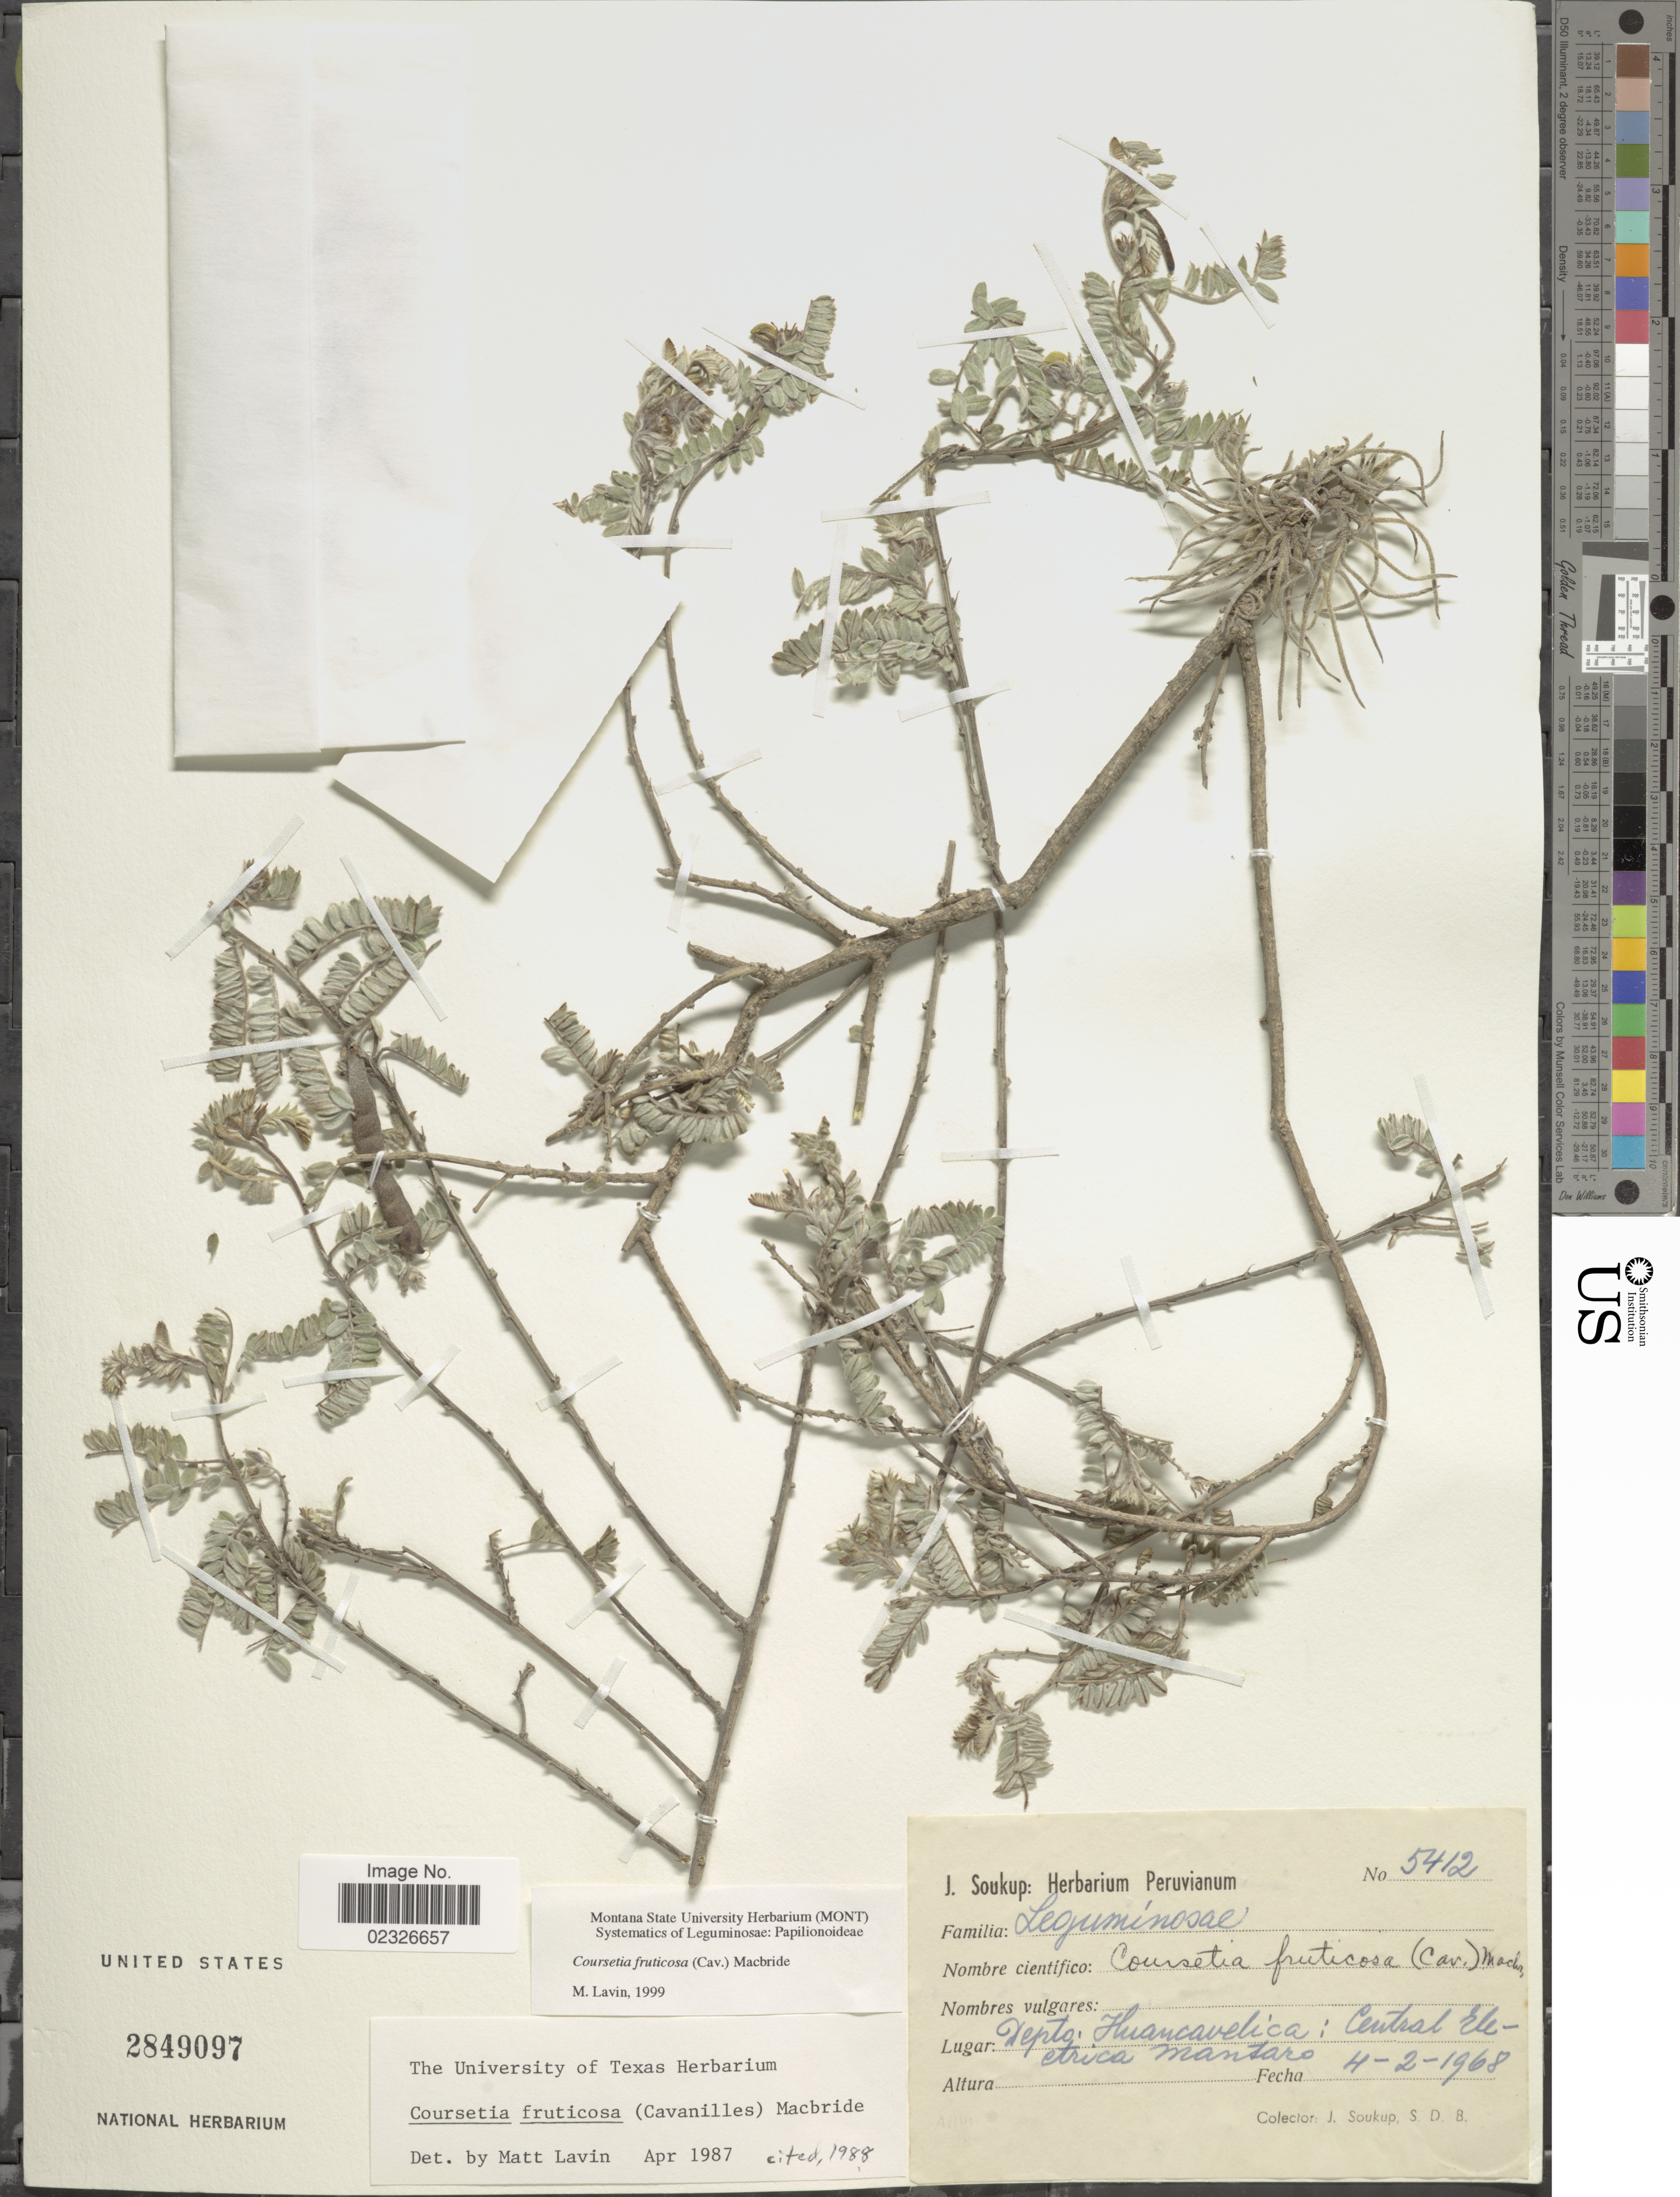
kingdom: Plantae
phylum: Tracheophyta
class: Magnoliopsida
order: Fabales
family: Fabaceae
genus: Coursetia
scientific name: Coursetia fruticosa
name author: (Cav.) J.F. Macbr.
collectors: J. Soukup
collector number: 5412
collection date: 1968-02-04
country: Peru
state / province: Huancavelica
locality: Depto. Huancavelica: Central Electrica Mantaro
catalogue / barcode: US 2849097